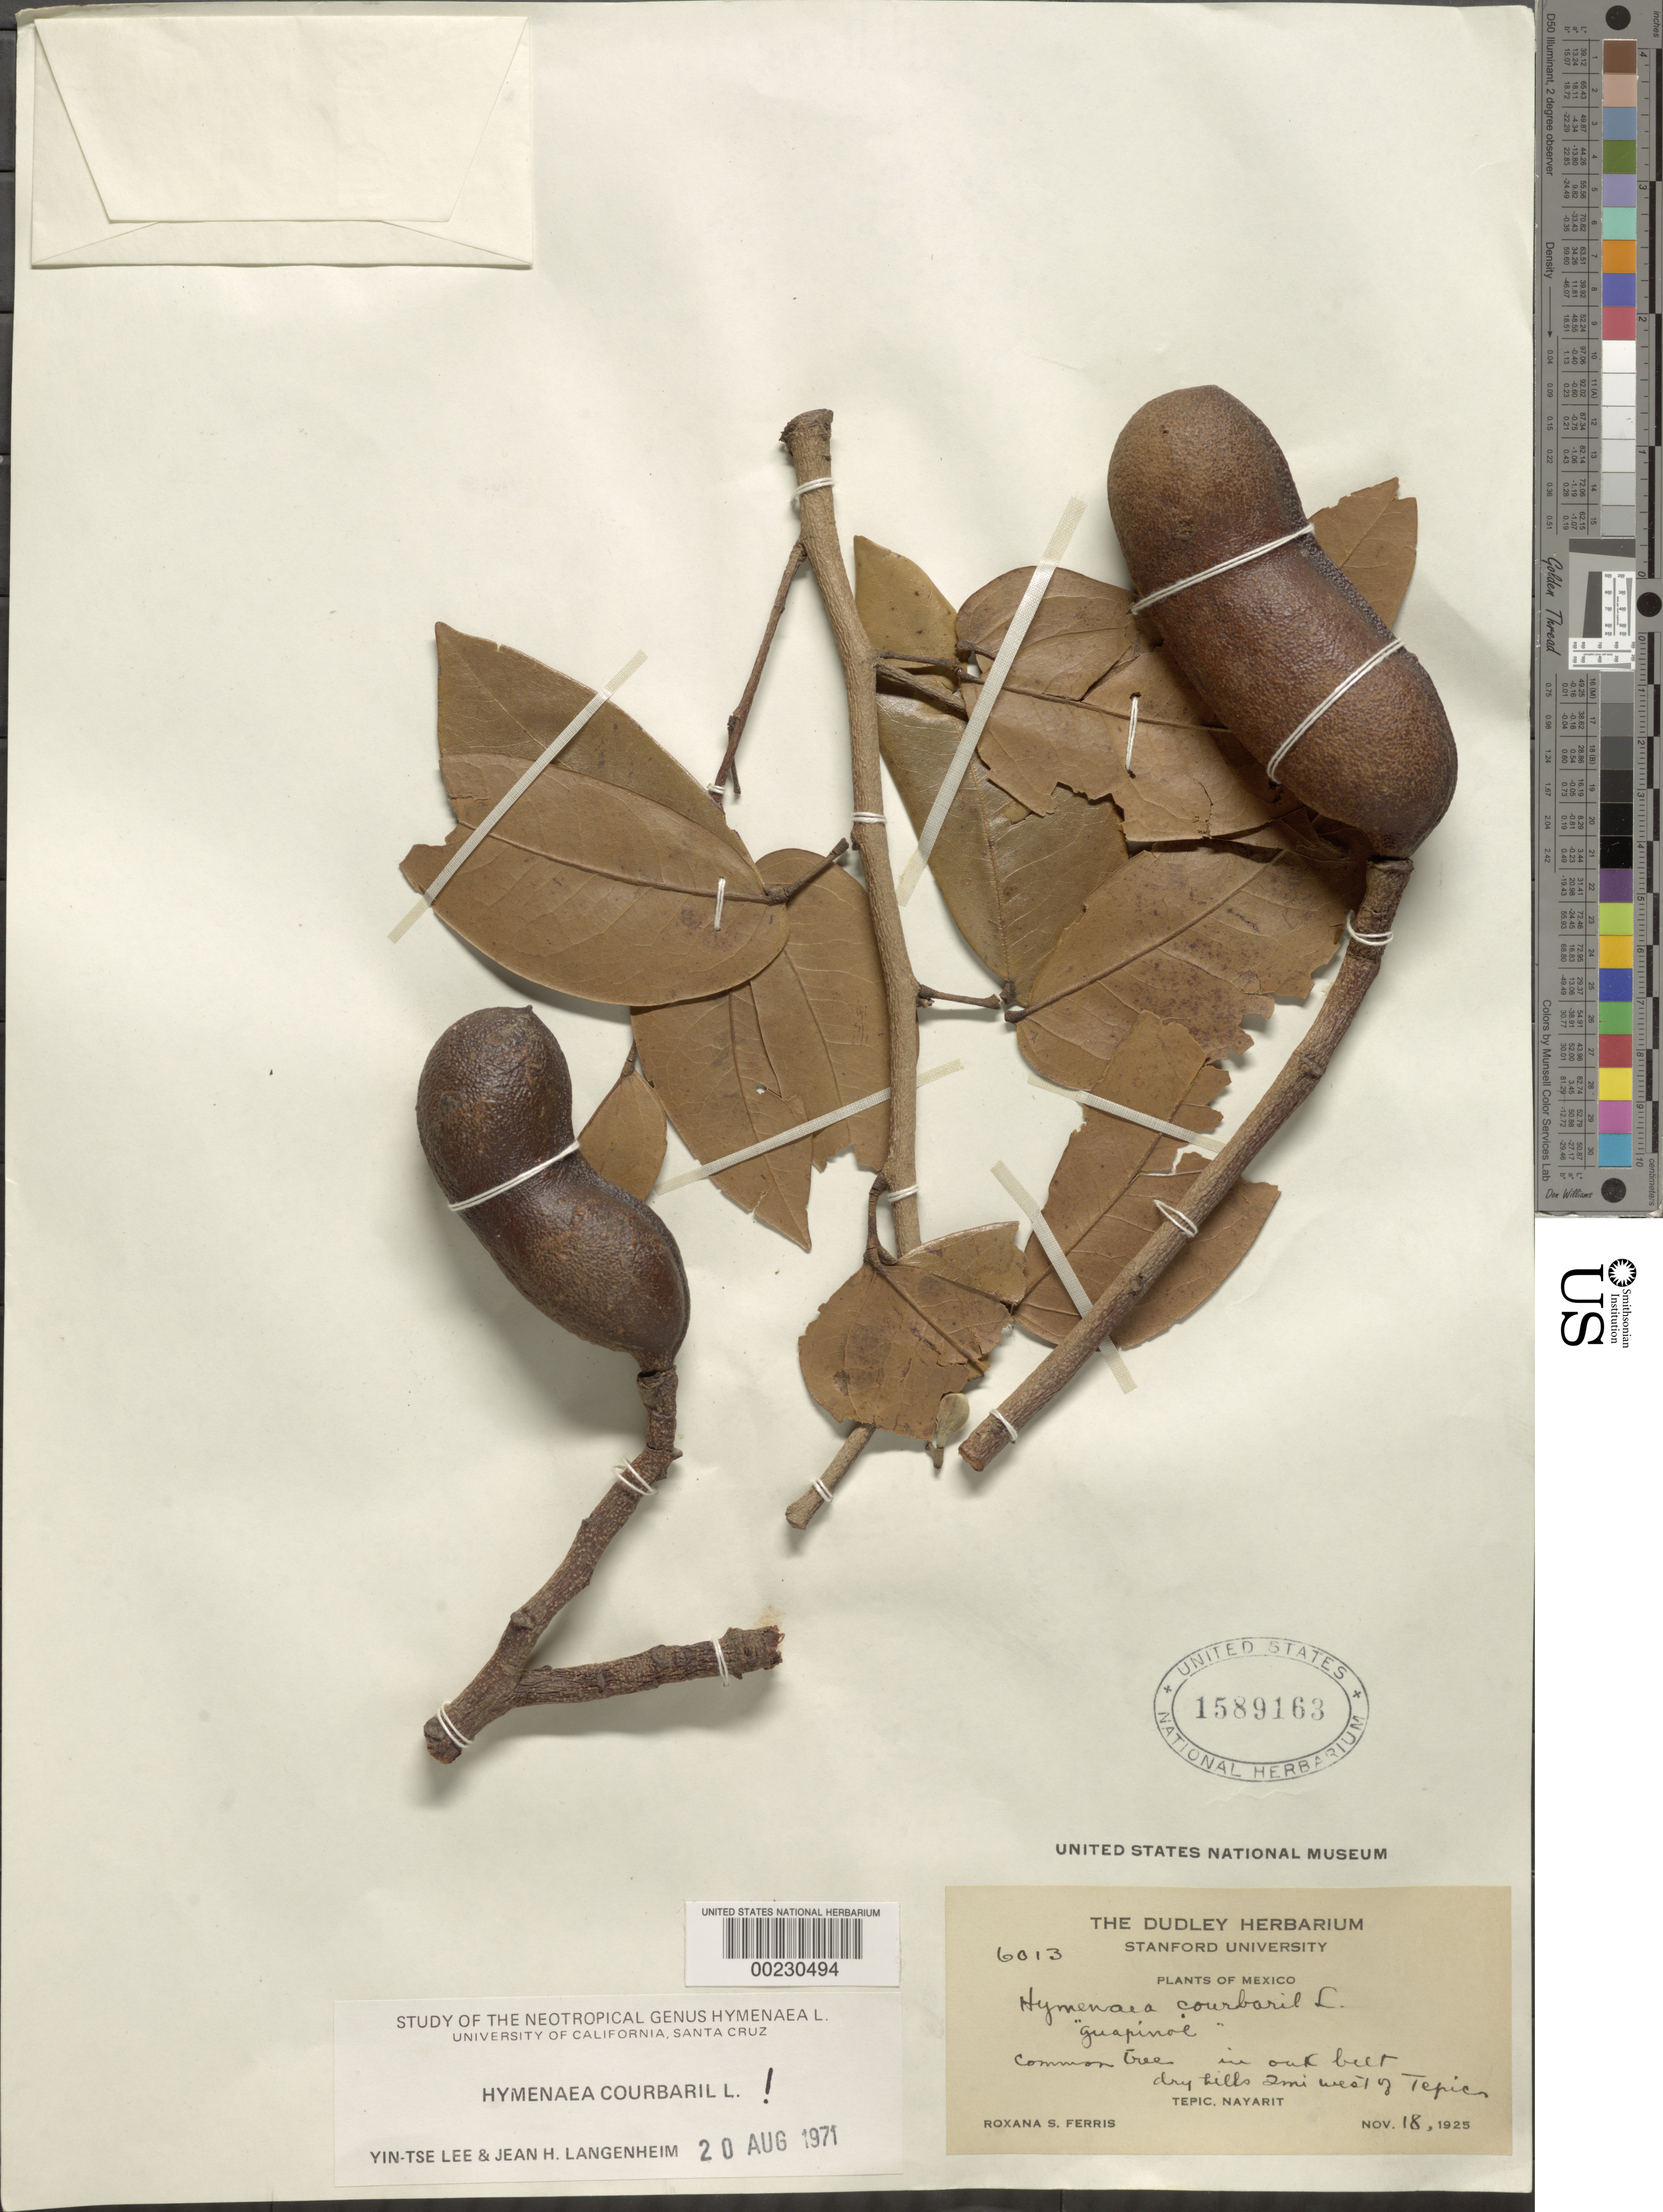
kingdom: Plantae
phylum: Tracheophyta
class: Magnoliopsida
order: Fabales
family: Fabaceae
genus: Hymenaea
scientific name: Hymenaea courbaril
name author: L.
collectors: R. S. Ferris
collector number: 6013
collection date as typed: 18 Nov 1925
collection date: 1925-11-18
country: Mexico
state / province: Nayarit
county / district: Tepic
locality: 2 mi W of Tepic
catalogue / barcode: US 1589163